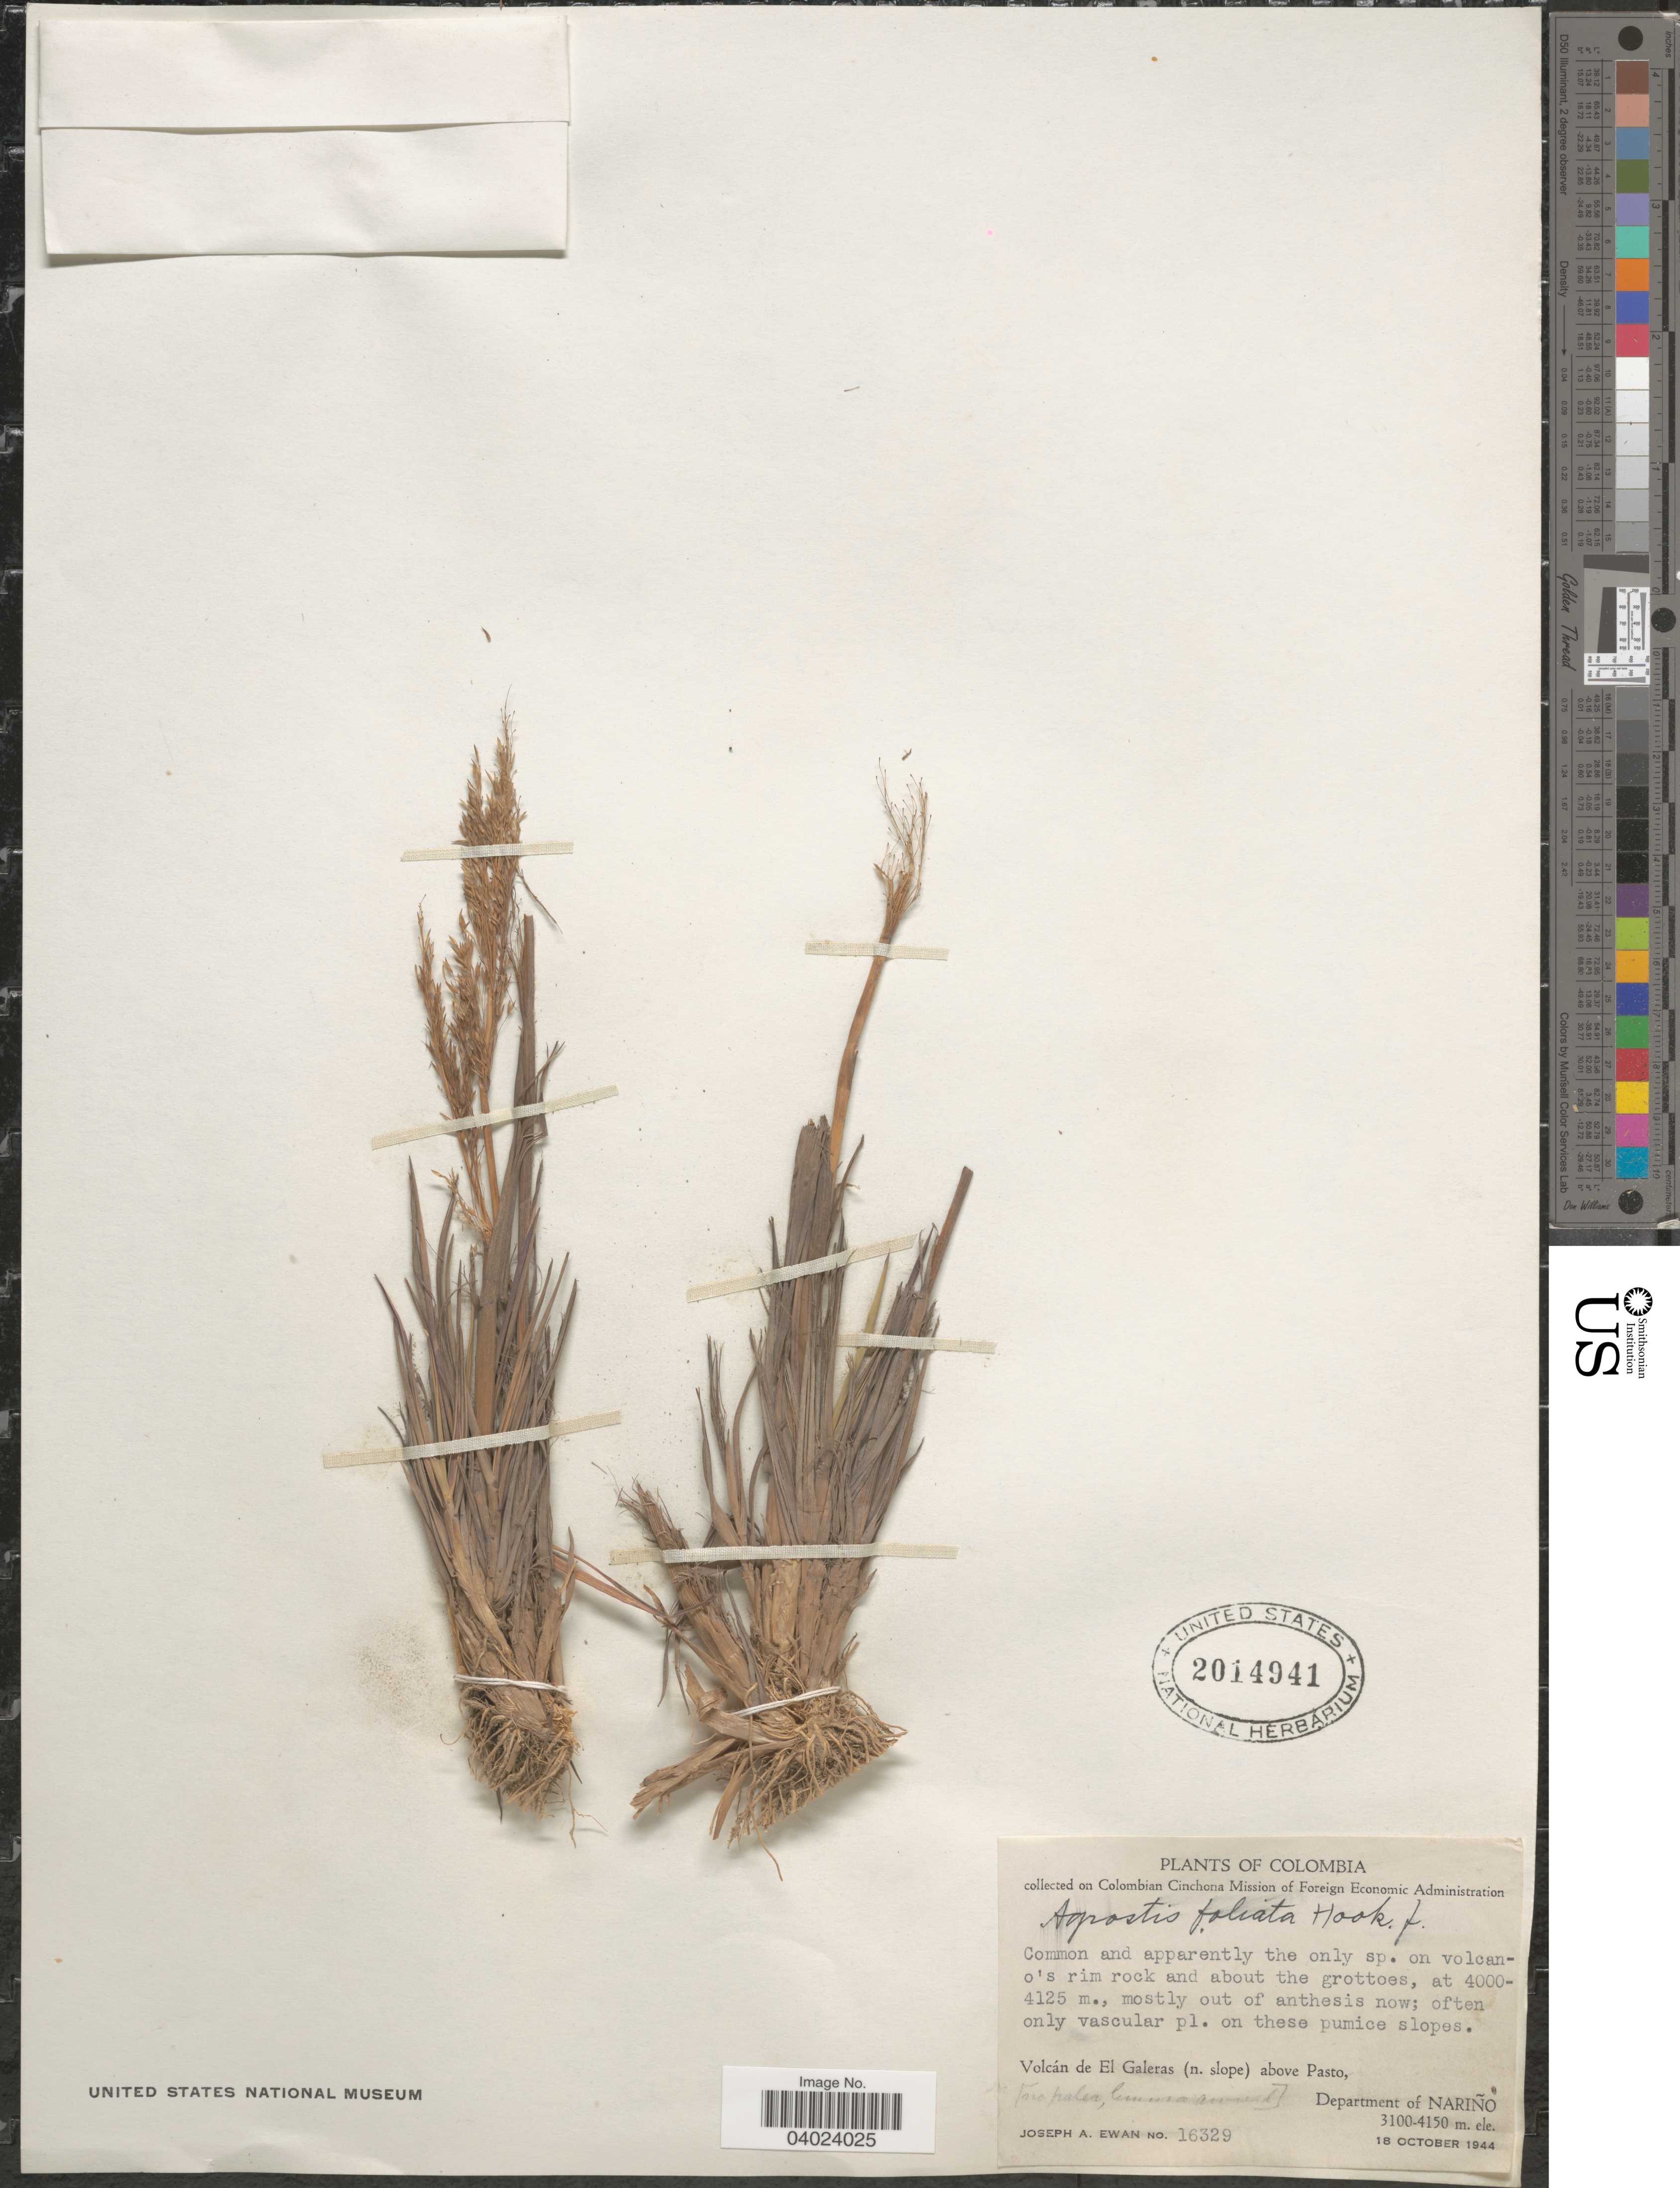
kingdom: Plantae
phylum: Tracheophyta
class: Liliopsida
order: Poales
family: Poaceae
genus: Agrostis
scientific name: Agrostis foliata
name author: Hook. f.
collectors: J. A. Ewan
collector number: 16329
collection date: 1944-10-18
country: Colombia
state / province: Nariño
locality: Volcán de El Galeras (n. slope) above Pasto, Department of Nariño.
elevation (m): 4000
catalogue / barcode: US 2014941